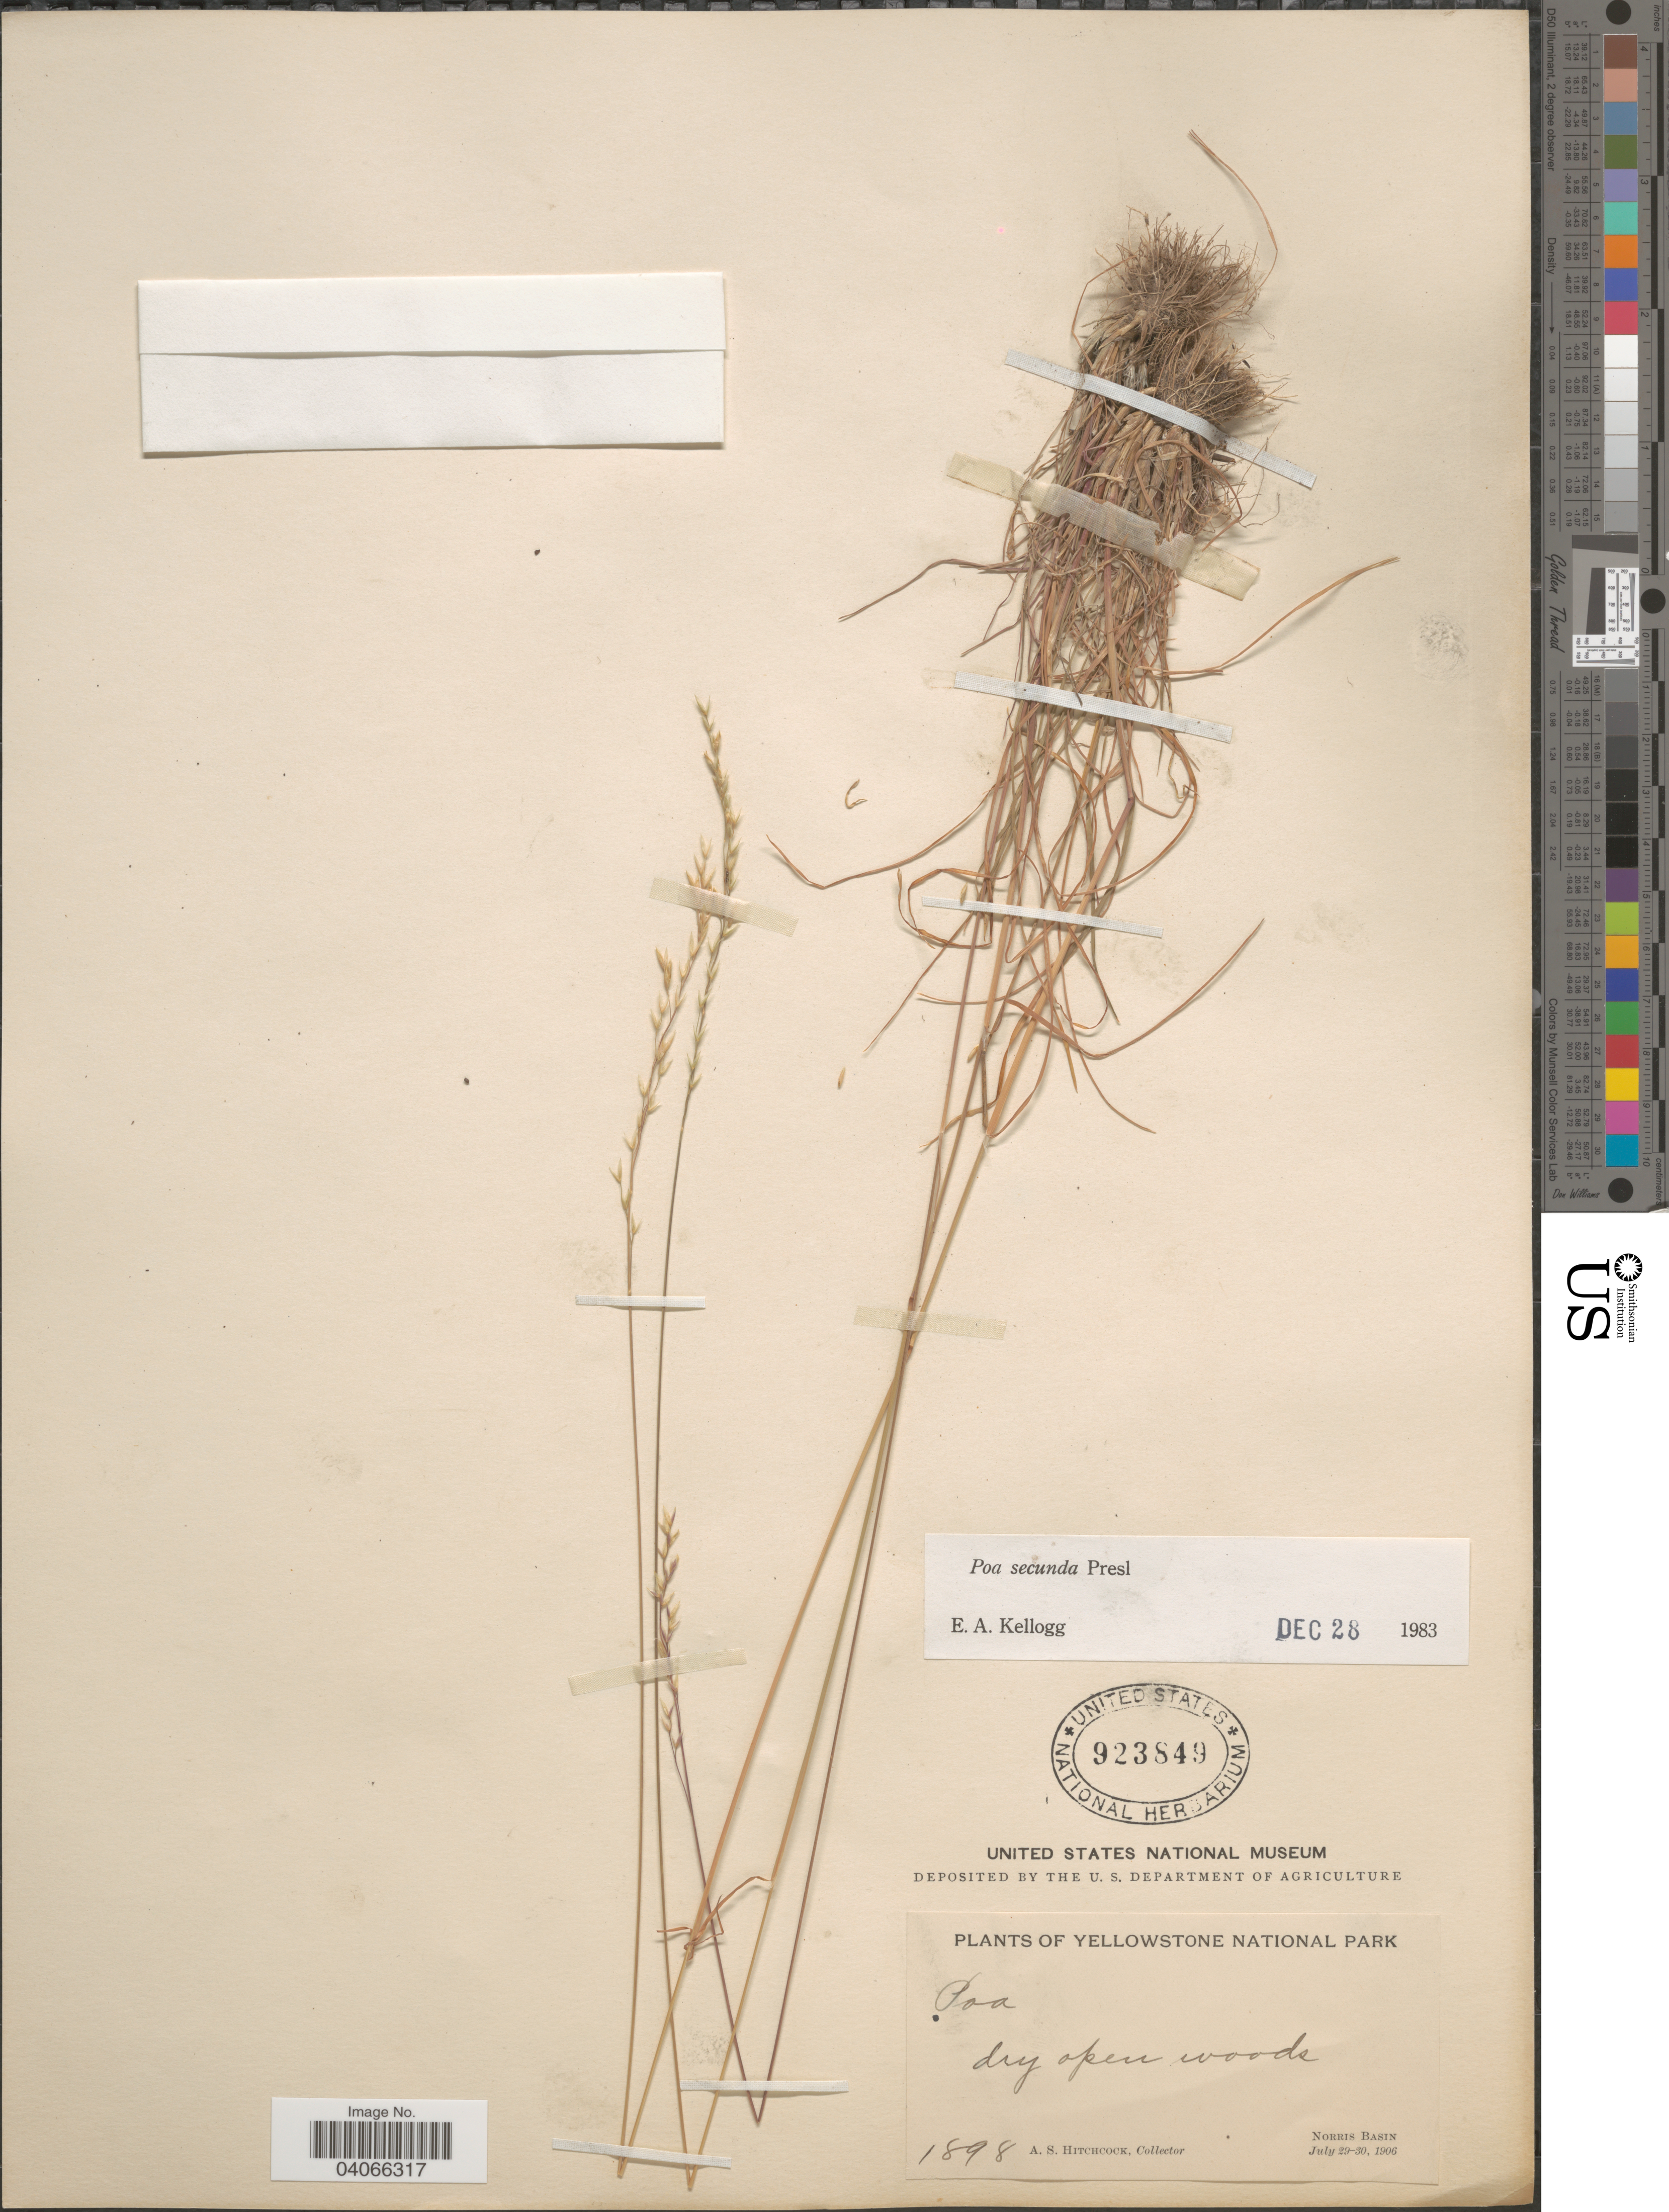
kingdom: Plantae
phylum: Tracheophyta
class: Liliopsida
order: Poales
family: Poaceae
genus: Poa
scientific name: Poa secunda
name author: J. Presl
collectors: A. S. Hitchcock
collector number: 1898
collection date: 1906-07-29/1906-07-30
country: United States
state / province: Wyoming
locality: Yellowstone National Park. Dry open woods. Norris Basin.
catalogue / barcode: US 923849